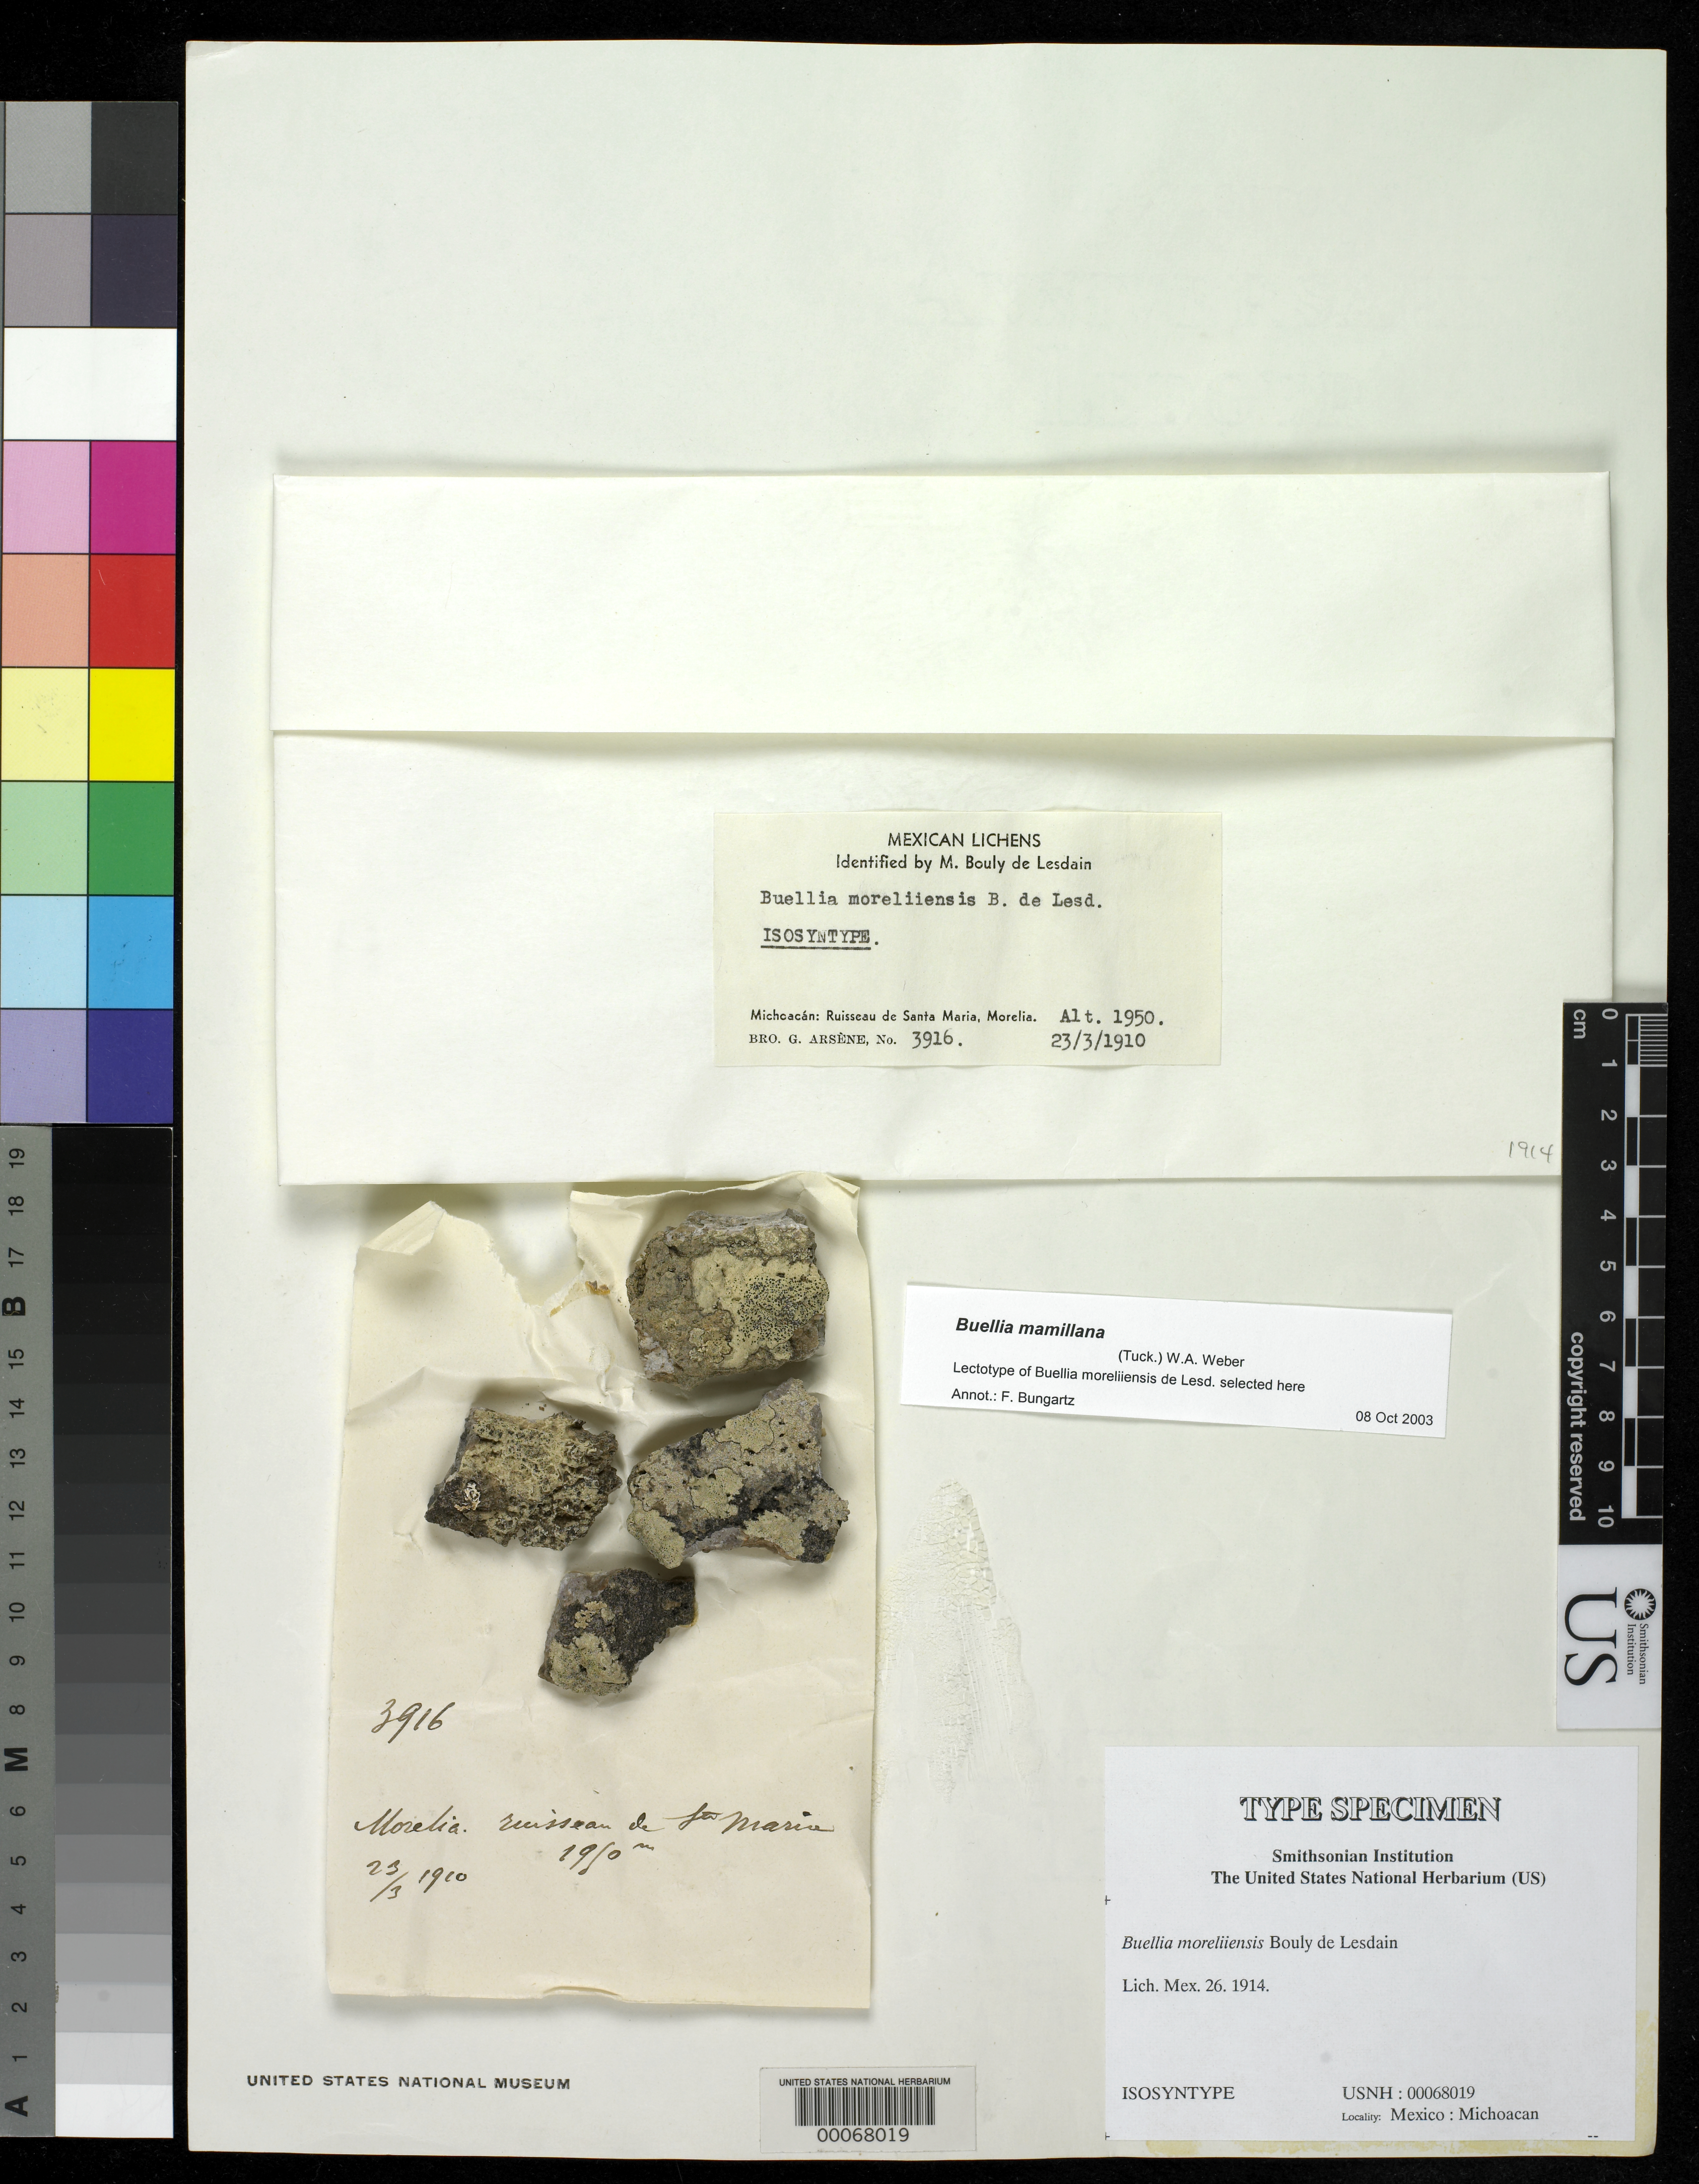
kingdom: Fungi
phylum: Ascomycota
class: Lecanoromycetes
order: Caliciales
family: Caliciaceae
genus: Buellia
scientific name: Buellia moreliiensis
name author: B. de Lesd.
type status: Isosyntype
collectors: Bro. G. Arsène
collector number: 3916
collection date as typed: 23 Mar 1910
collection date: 1910-03-23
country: Mexico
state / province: Michoacán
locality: Ruisseau de Santa Maria, Morelia. [Brook of Santa Maria, Morelia.]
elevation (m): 1950